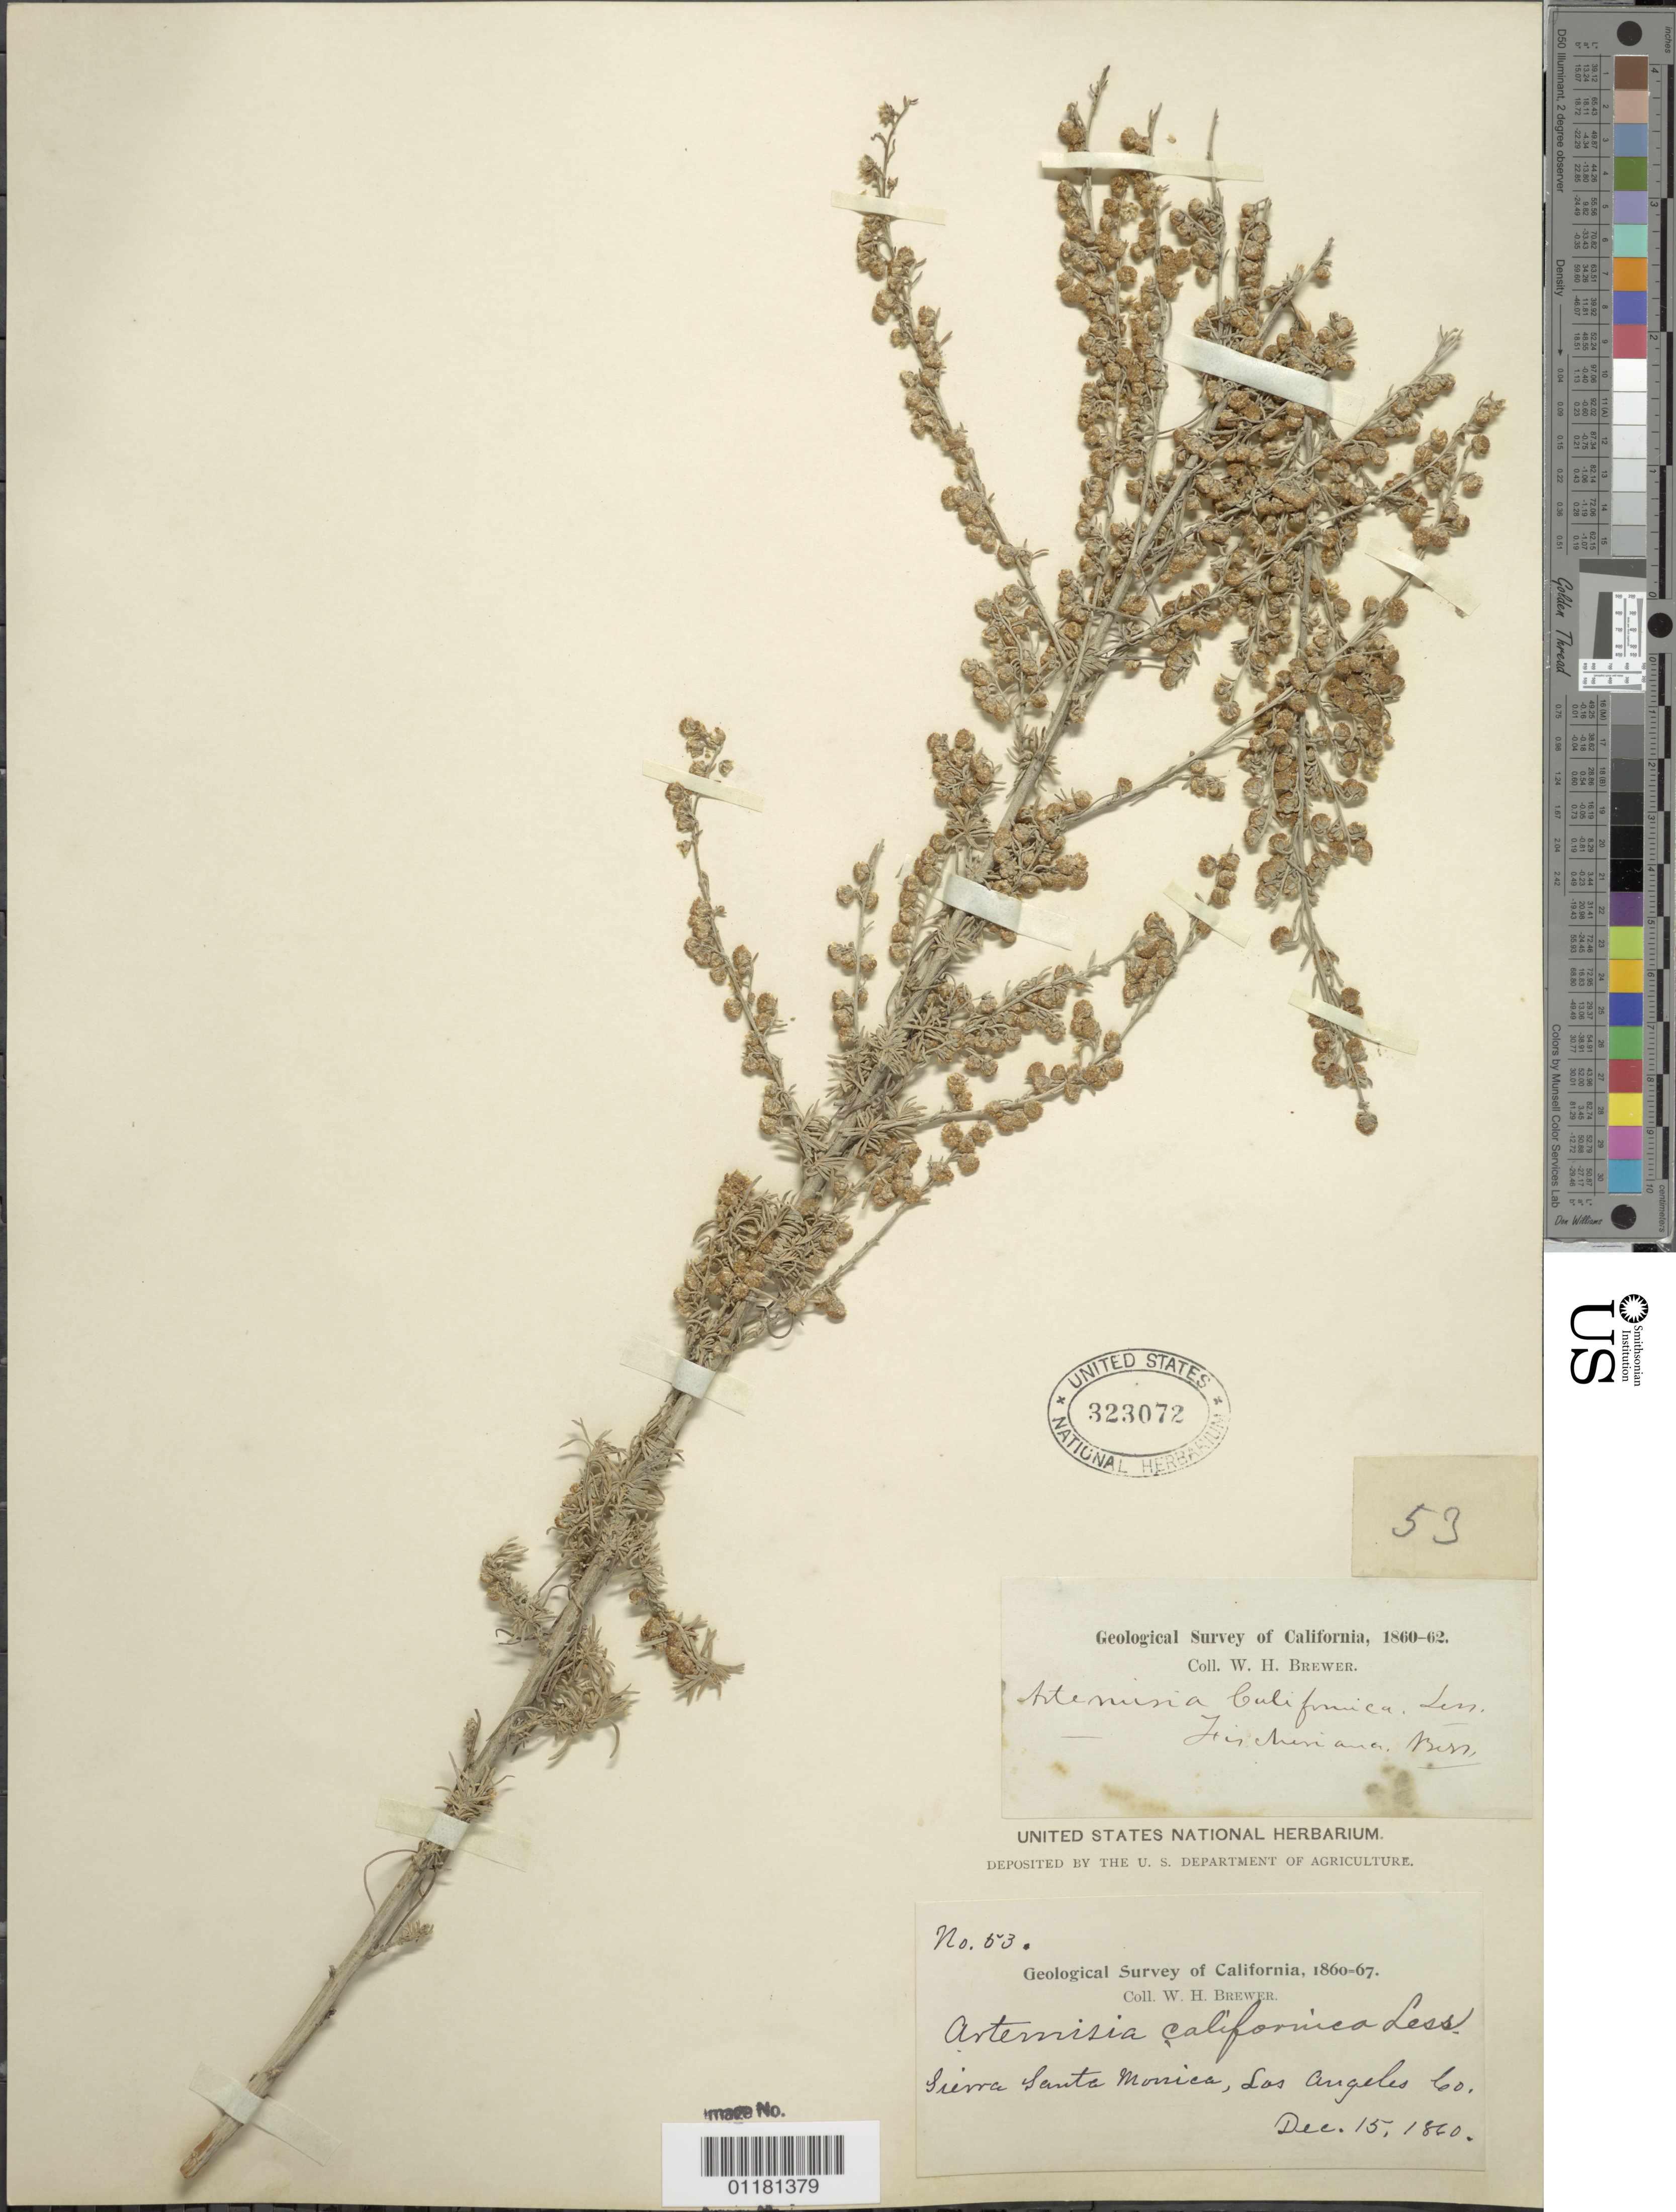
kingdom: Plantae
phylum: Tracheophyta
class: Magnoliopsida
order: Asterales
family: Asteraceae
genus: Artemisia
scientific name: Artemisia californica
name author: Less.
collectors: W. H. Brewer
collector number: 53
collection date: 1860-12-15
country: United States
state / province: California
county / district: Los Angeles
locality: Sierra Santa Monica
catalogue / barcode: US 323072